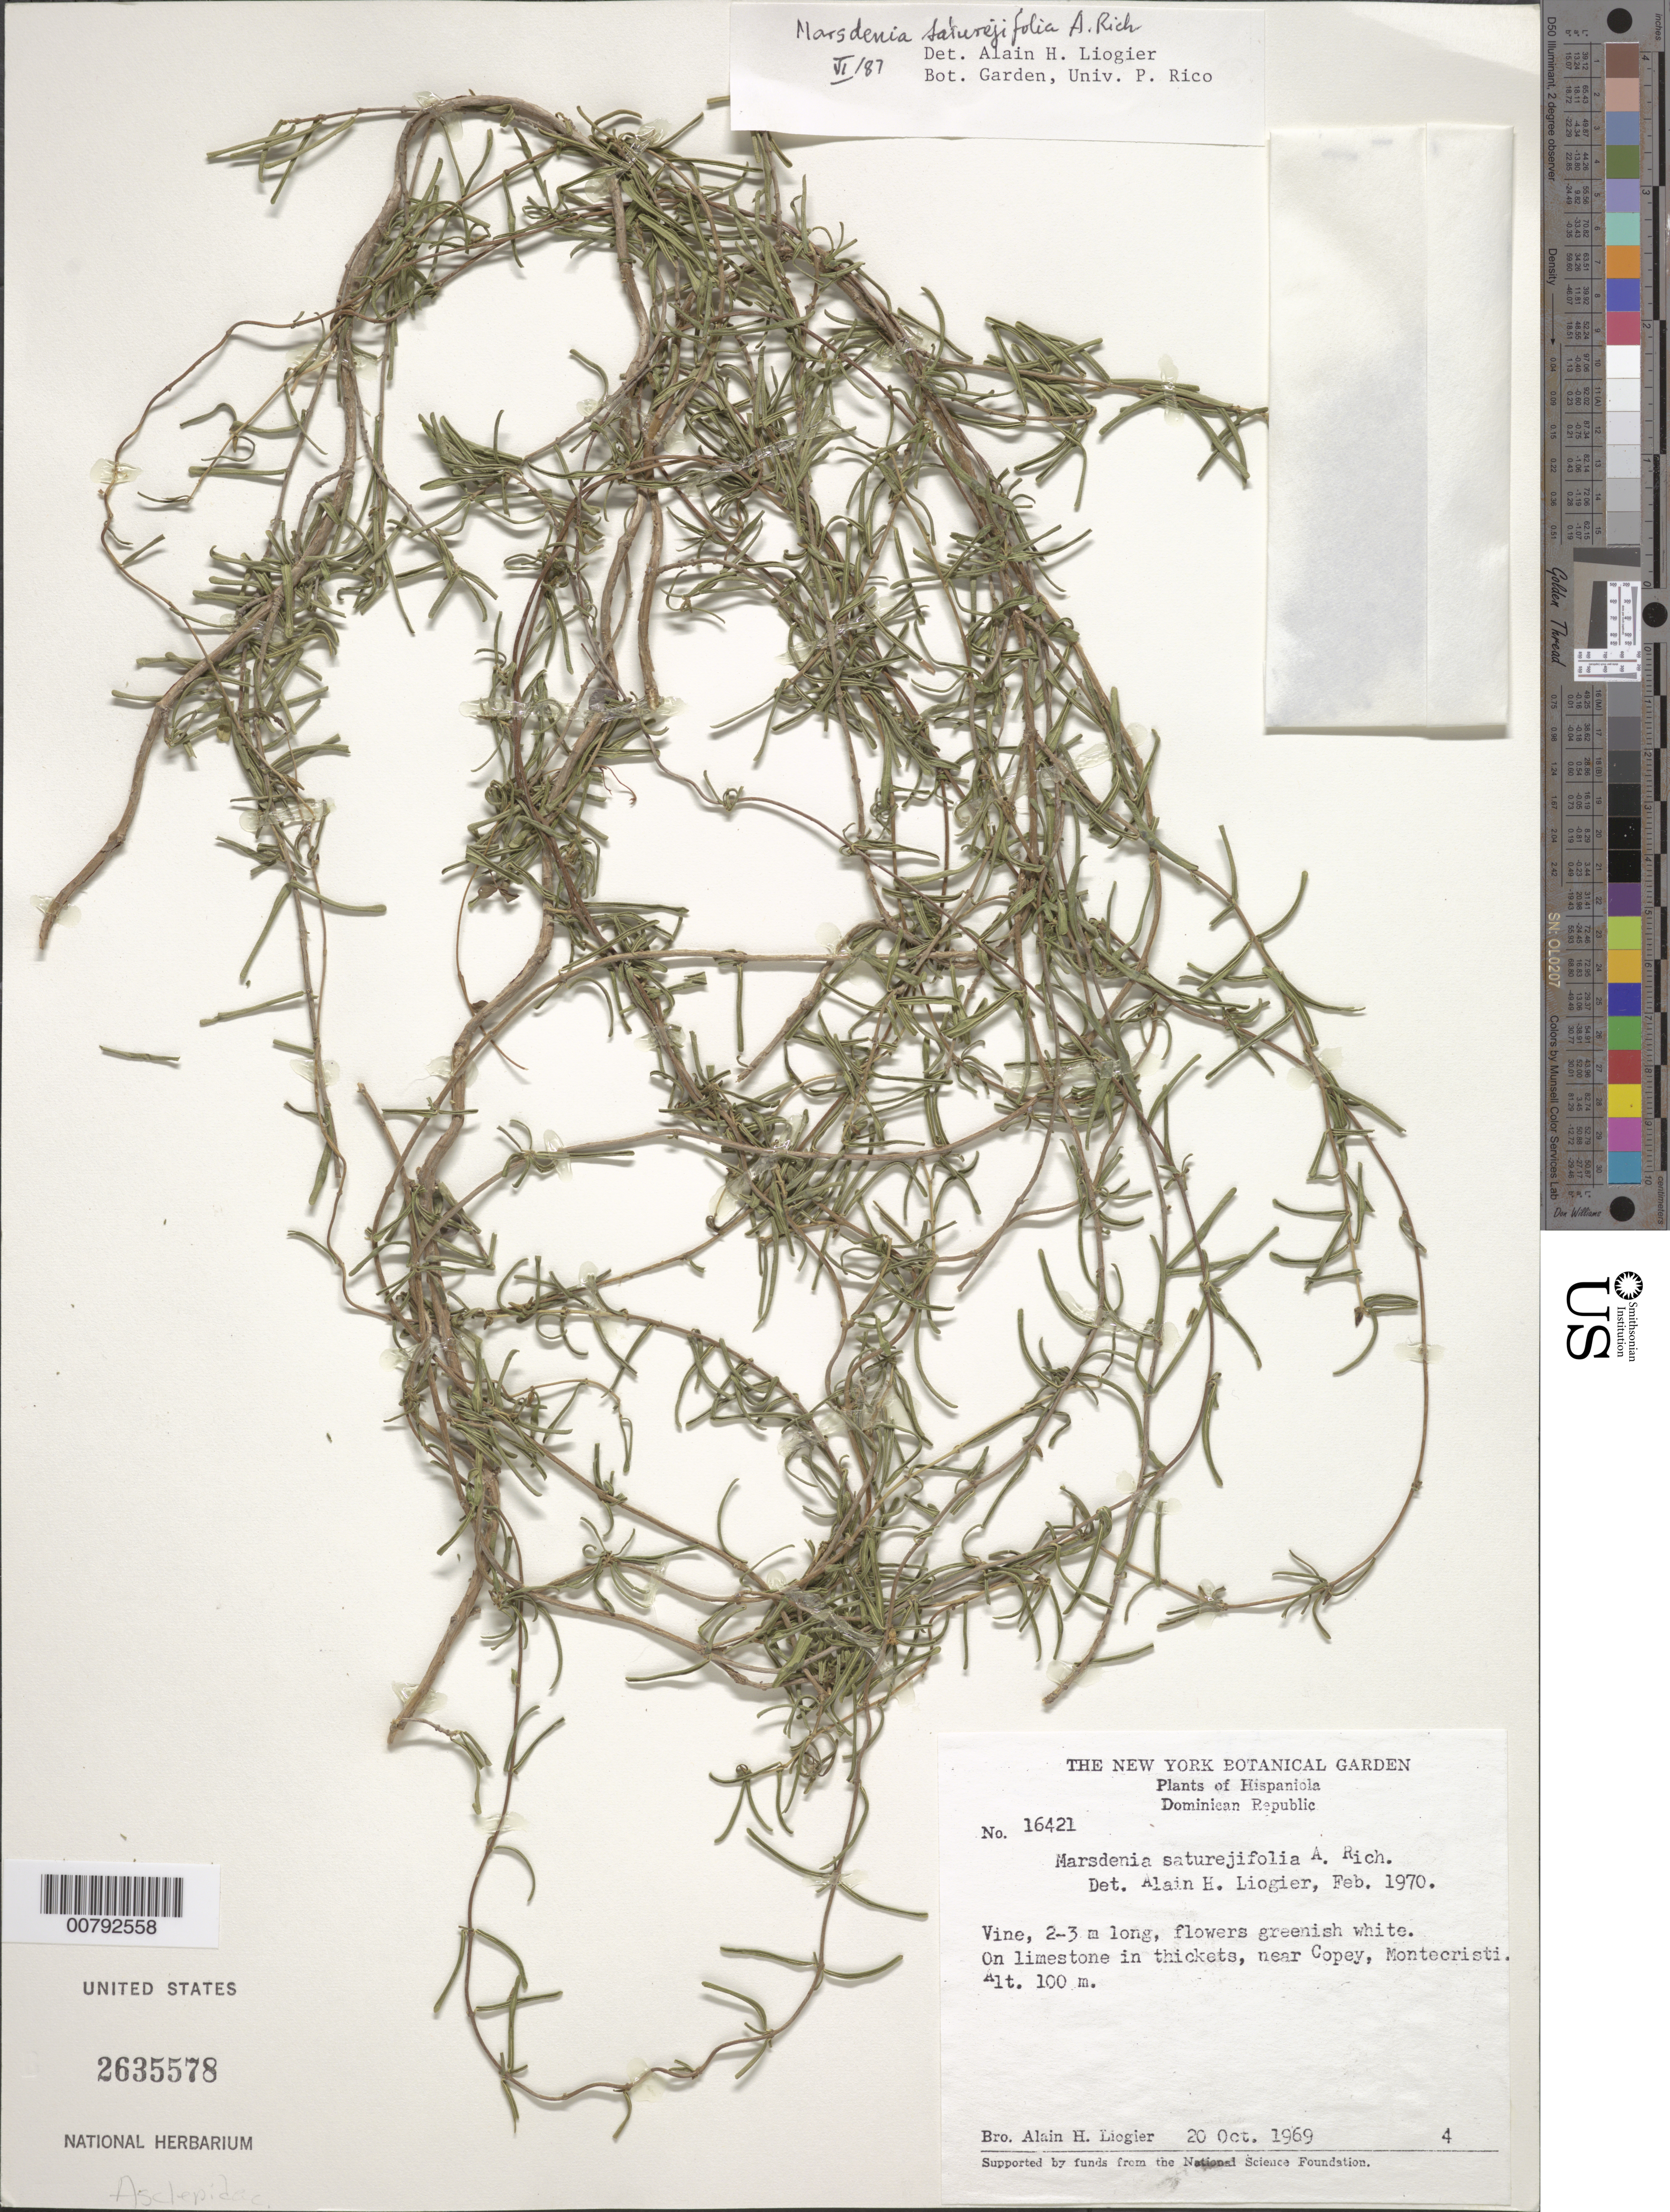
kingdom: Plantae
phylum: Tracheophyta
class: Magnoliopsida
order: Gentianales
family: Apocynaceae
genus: Marsdenia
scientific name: Marsdenia saturejifolia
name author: A. Rich.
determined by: Liogier, Alain H.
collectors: A. H. Liogier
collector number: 16421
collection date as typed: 20 Oct 1969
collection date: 1969-10-20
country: Dominican Republic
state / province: Monte Cristi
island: Hispaniola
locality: Near Copey.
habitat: On limestone in thickets.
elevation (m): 100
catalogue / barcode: US 2635578